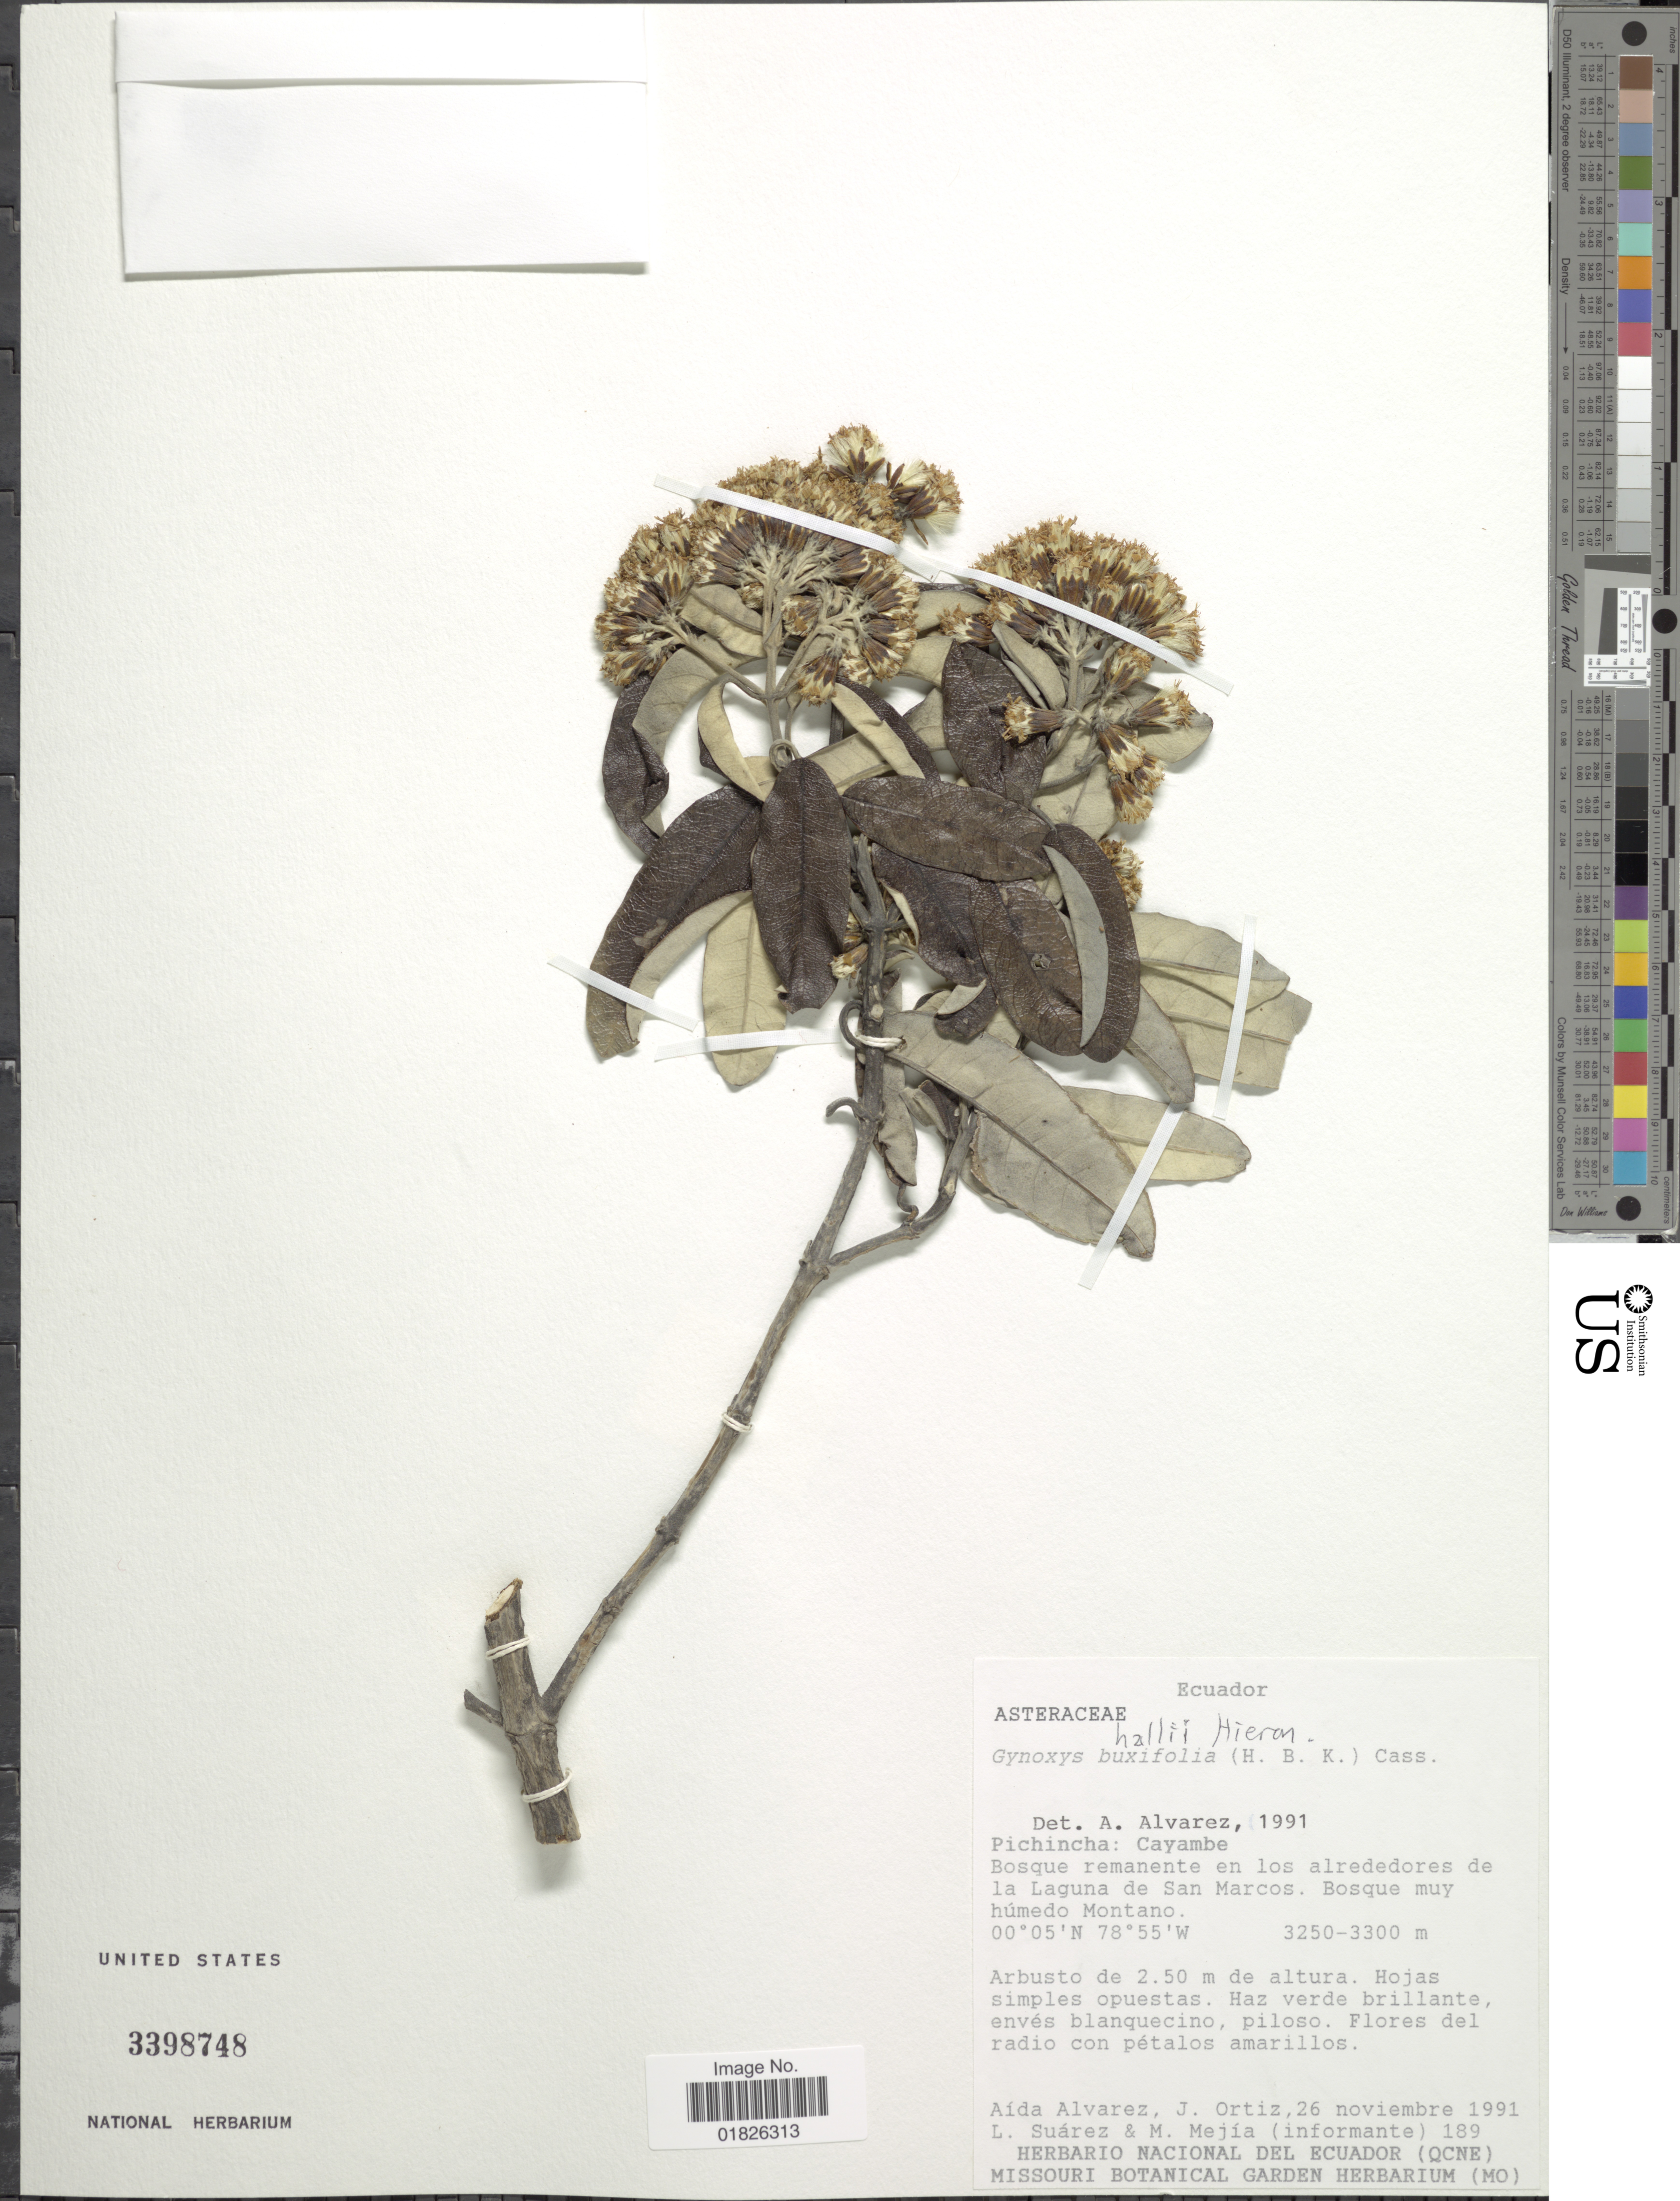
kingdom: Plantae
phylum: Tracheophyta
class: Magnoliopsida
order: Asterales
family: Asteraceae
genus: Gynoxys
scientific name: Gynoxys hallii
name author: Cass.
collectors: A. Alvarez, J. J. Ortiz, L. Suarez & M. Mejia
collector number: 189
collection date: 1991-11-26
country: Ecuador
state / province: Pichincha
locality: Cayambe, Bosque remnante en los alrededores de la Laguna de San Marcos.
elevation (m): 3250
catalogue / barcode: US 3398748